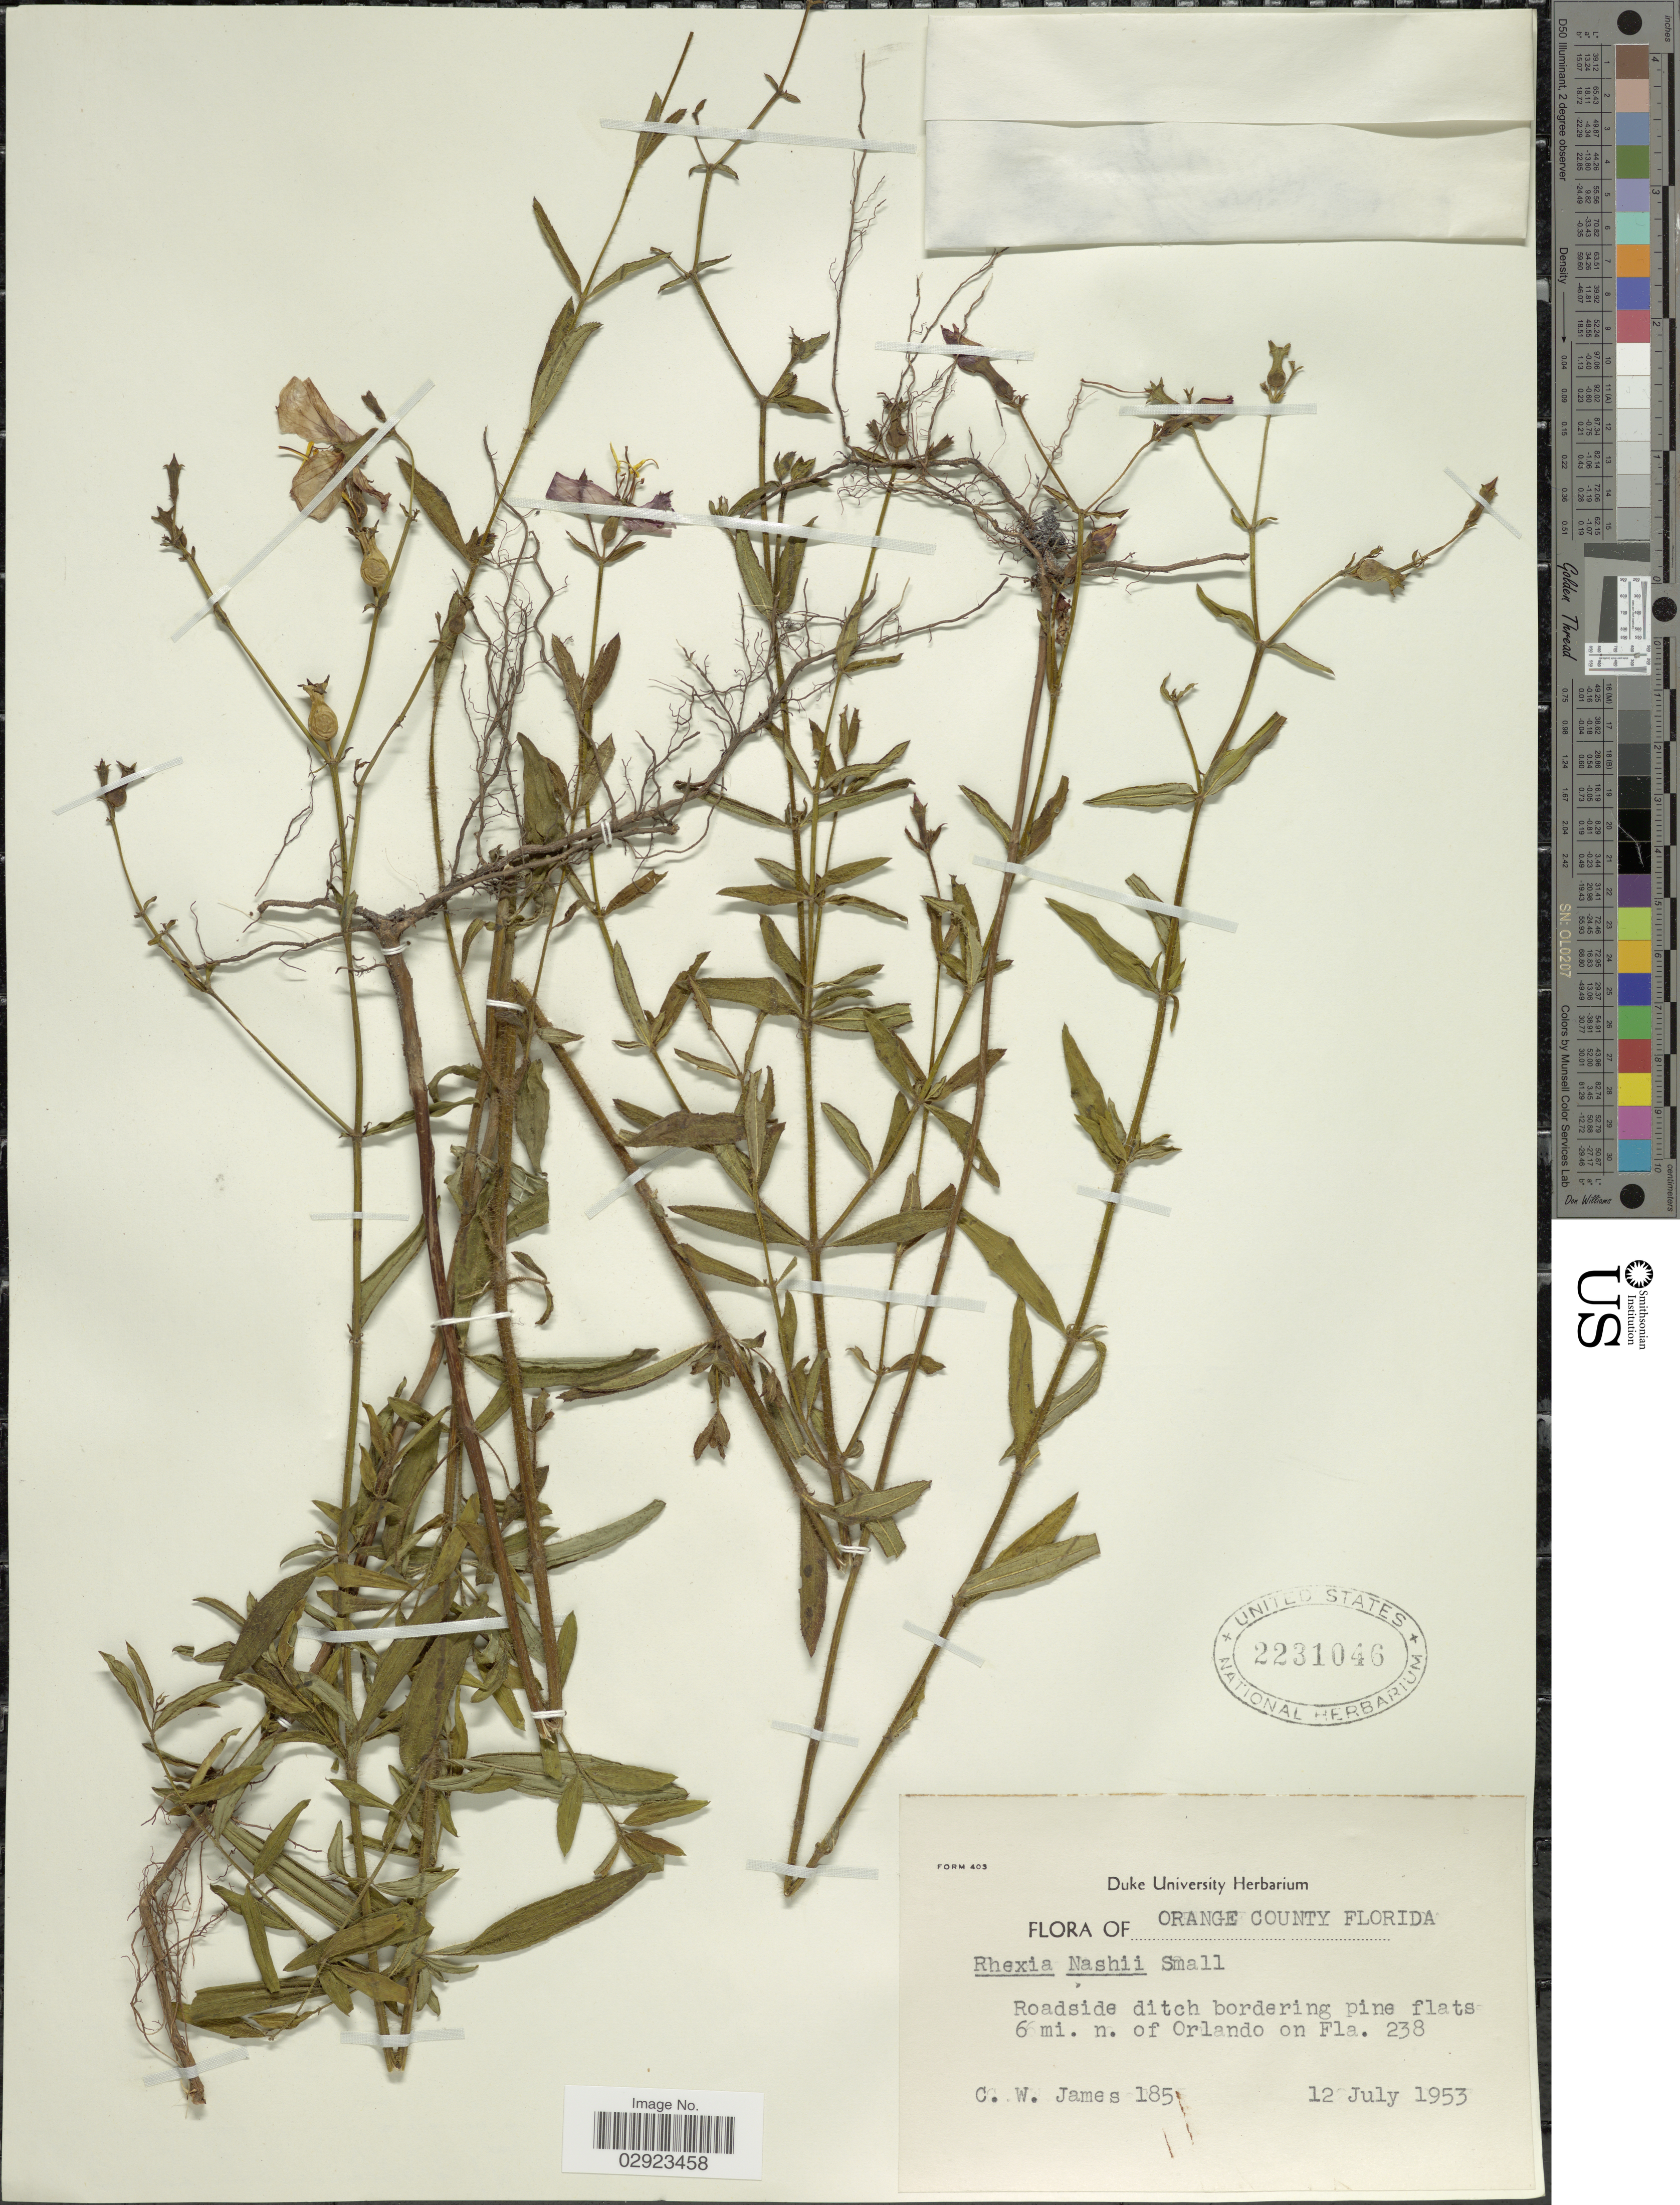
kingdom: Plantae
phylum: Tracheophyta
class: Magnoliopsida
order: Myrtales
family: Melastomataceae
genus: Rhexia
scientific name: Rhexia nashii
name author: Small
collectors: C. W. James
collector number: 185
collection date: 1953-07-12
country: United States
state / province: Florida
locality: Orange County Florida, 6 mi. n. of Orlando on Fla. 238.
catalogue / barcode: US 2231046